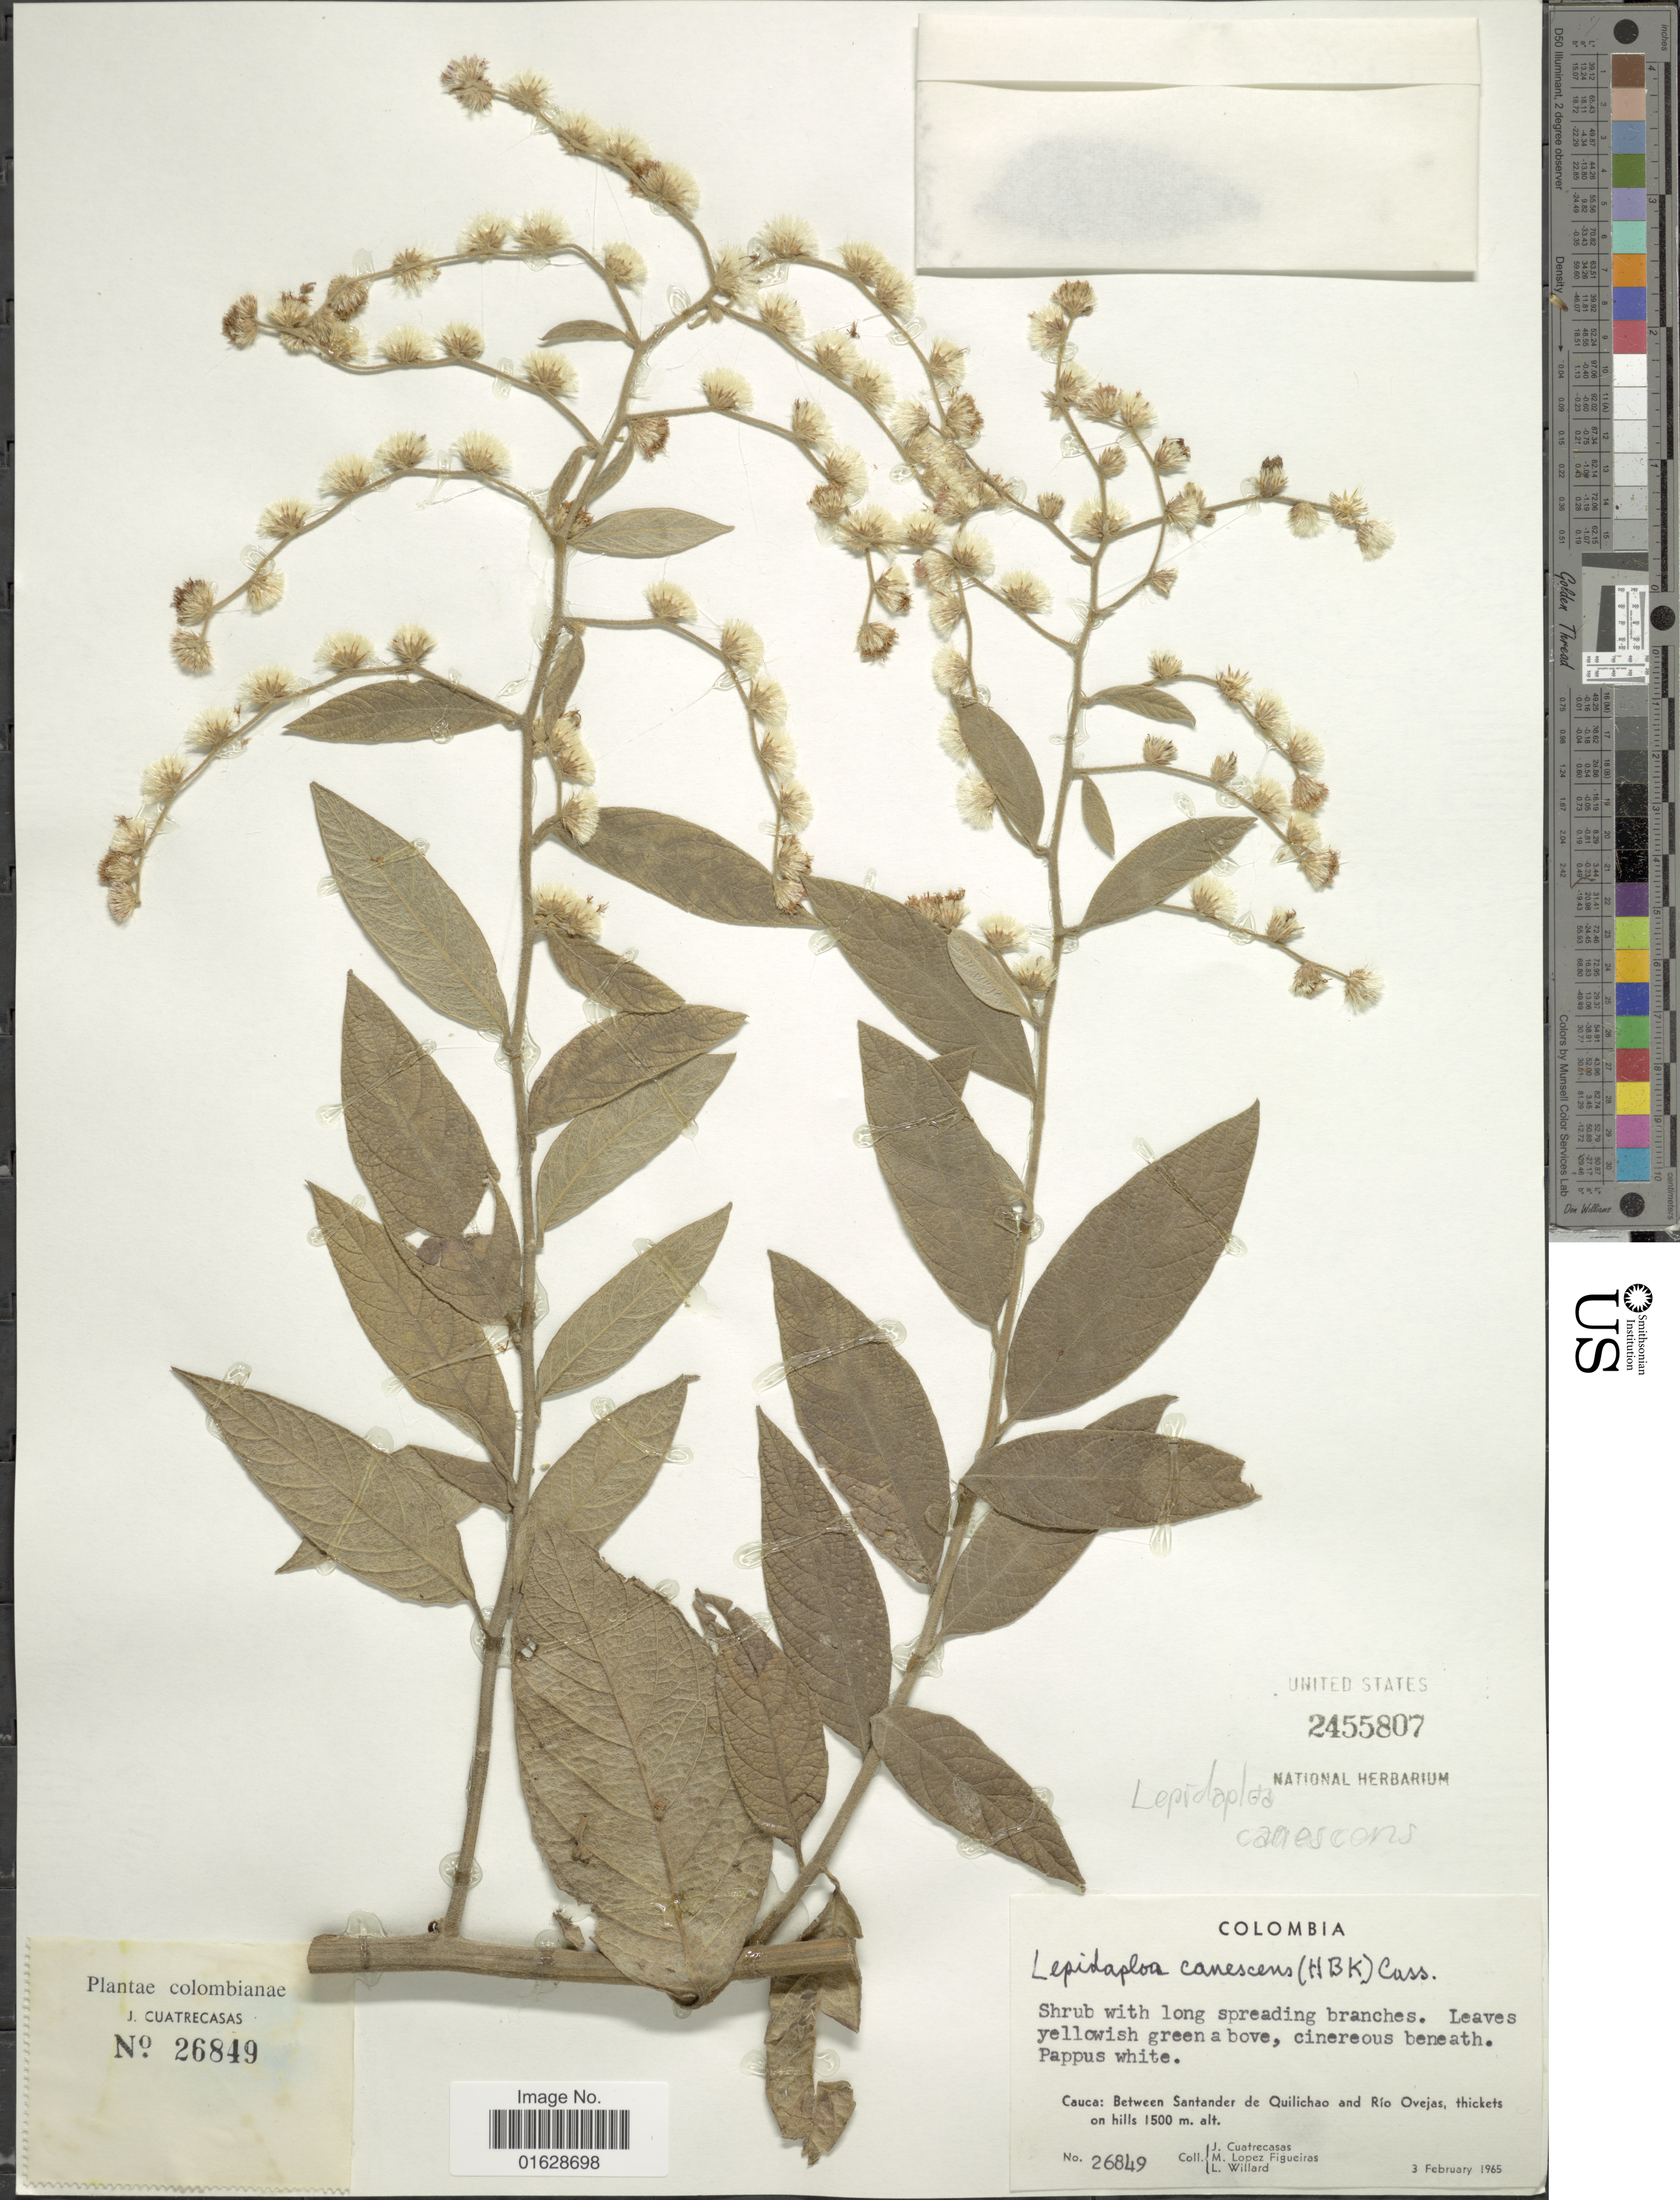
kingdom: Plantae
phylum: Tracheophyta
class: Magnoliopsida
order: Asterales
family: Asteraceae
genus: Lepidaploa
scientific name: Lepidaploa canescens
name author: (Kunth) H. Rob.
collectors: J. Cuatrecasas, M. López Figueiras & L. Willard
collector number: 26849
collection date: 1965-02-03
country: Colombia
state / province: Cauca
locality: Colombia. Cauca: Between Santander de Quilichao and Rio Ovejas. thickets on hills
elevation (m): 1500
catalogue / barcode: US 2455807